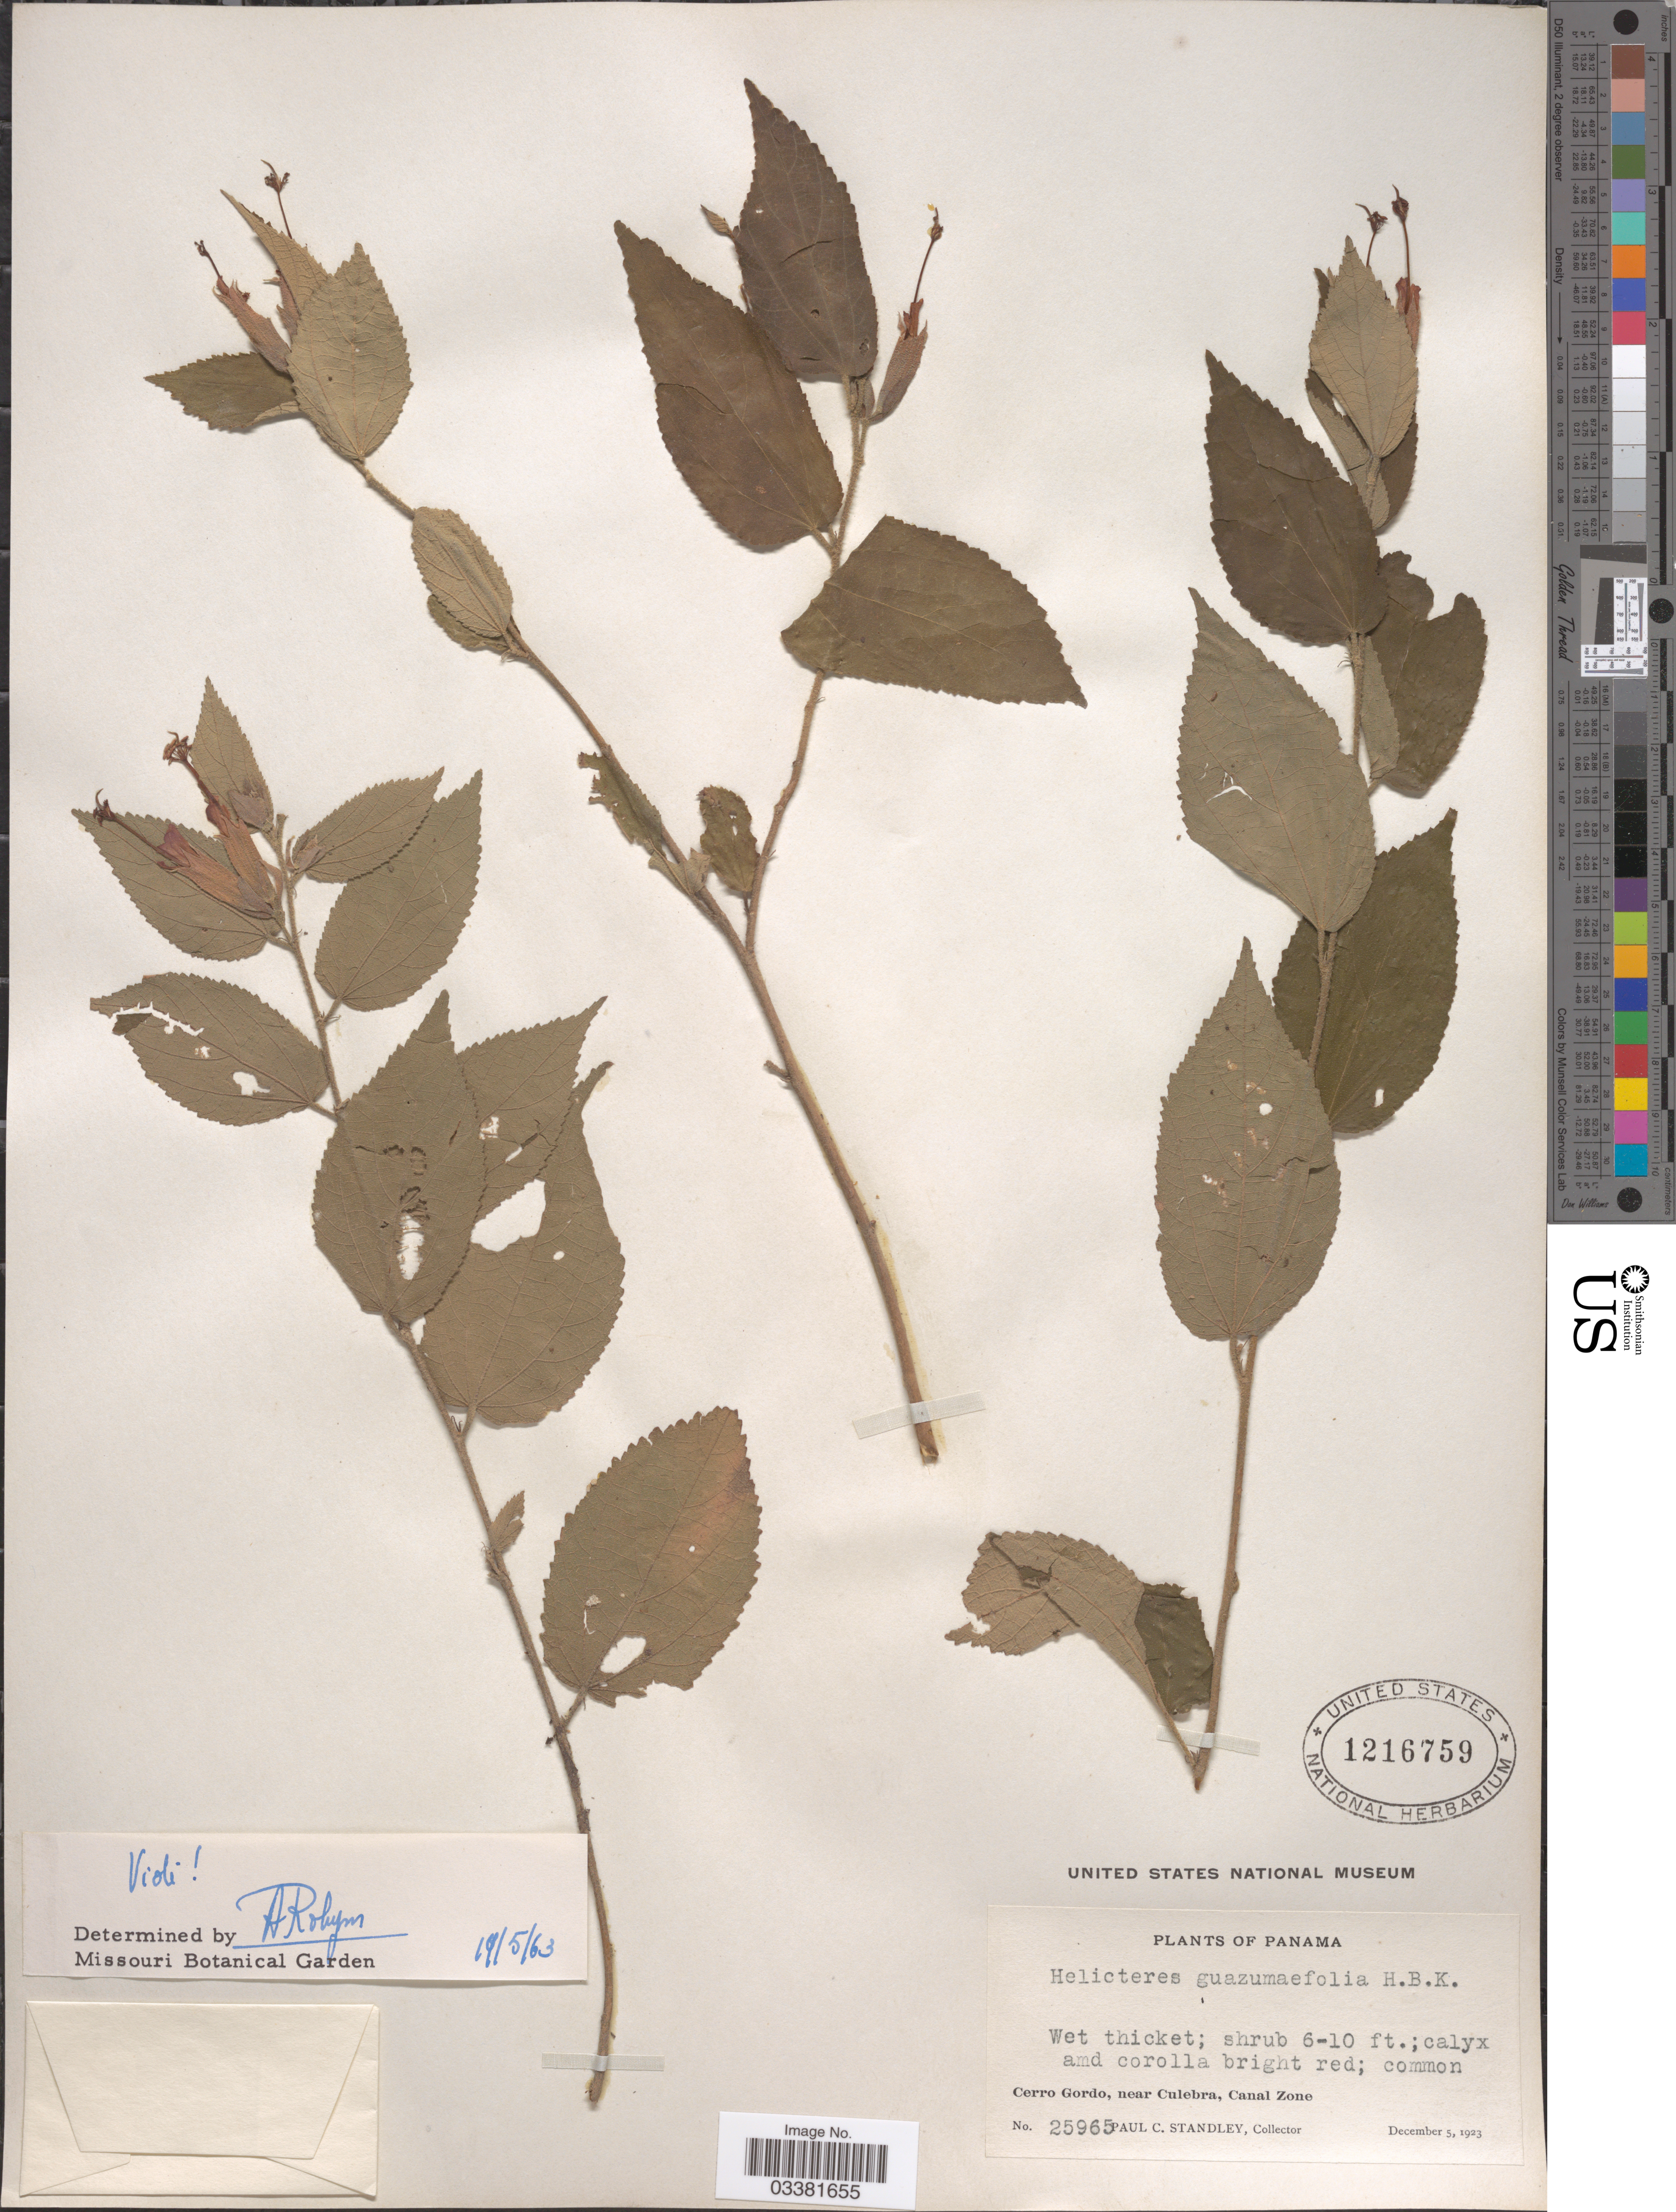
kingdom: Plantae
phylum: Tracheophyta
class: Magnoliopsida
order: Malvales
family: Malvaceae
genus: Helicteres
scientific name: Helicteres guazumifolia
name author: Kunth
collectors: P. C. Standley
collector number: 25965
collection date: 1923-12-05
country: Panama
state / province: Colón / Panamá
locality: Cerro Gordo, near Culebra, Canal Zone.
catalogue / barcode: US 1216759